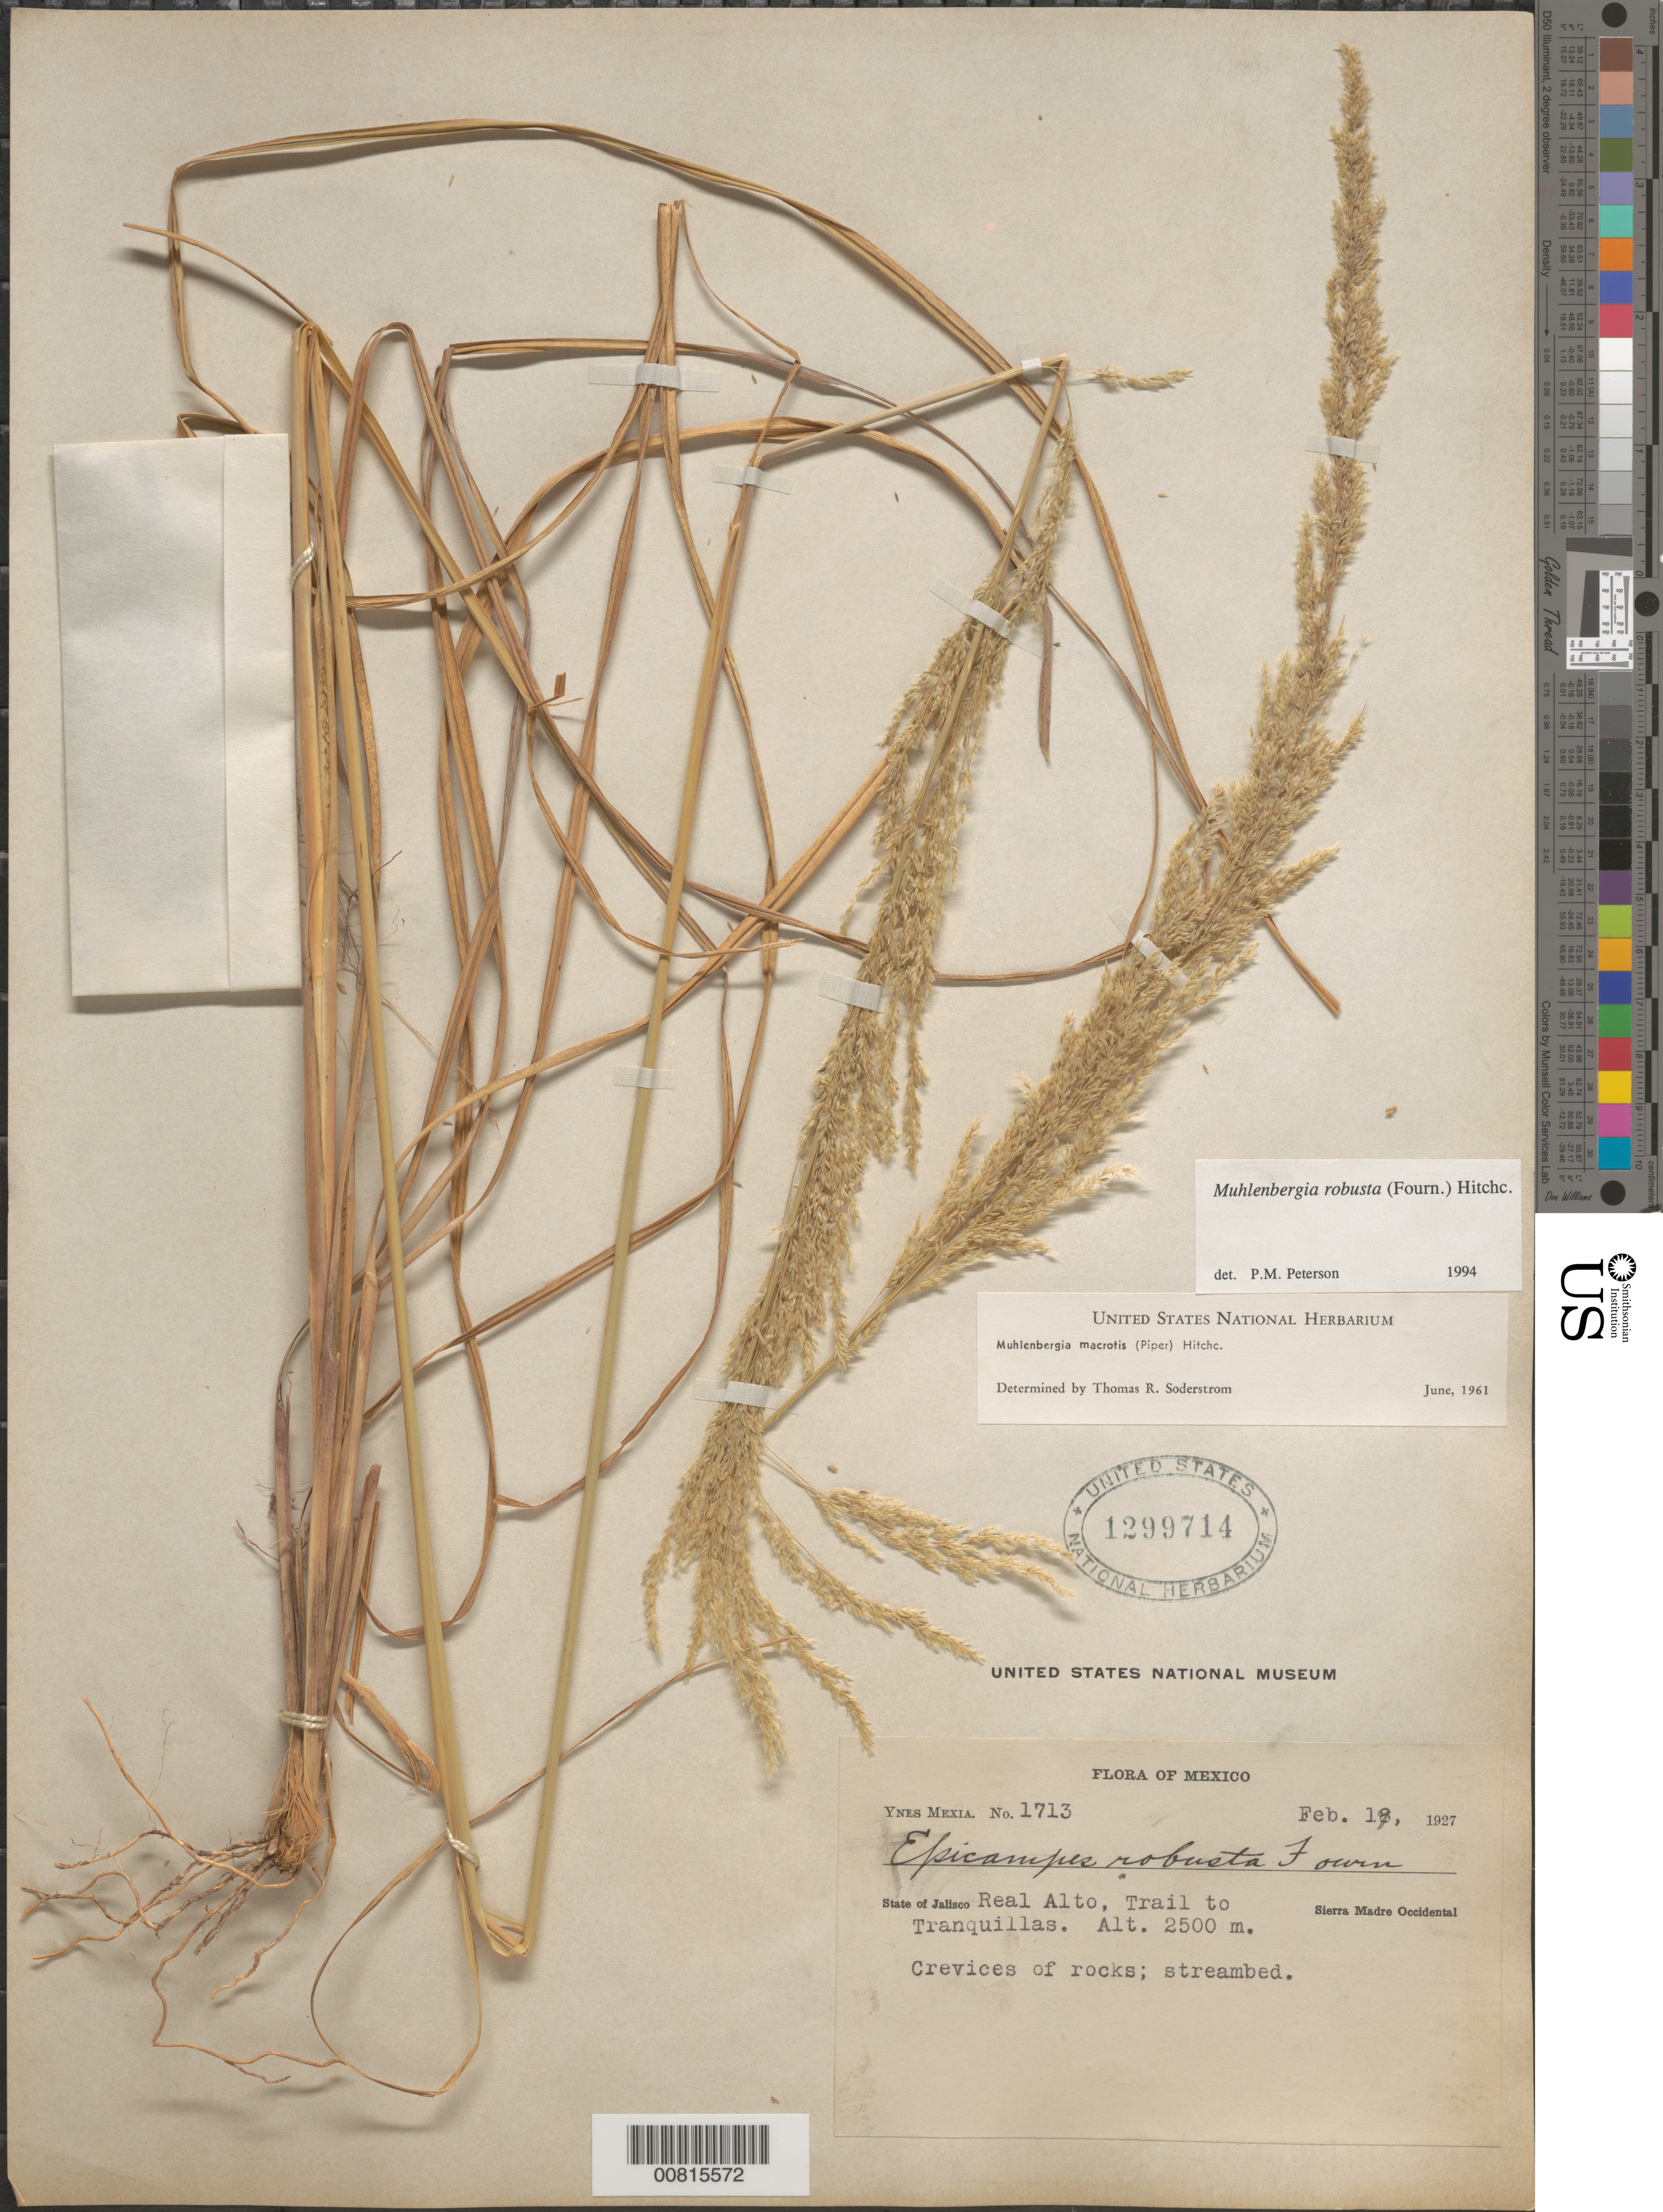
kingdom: Plantae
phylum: Tracheophyta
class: Liliopsida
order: Poales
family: Poaceae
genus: Muhlenbergia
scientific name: Muhlenbergia robusta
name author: (E. Fourn.) Hitchc.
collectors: Y. Mexia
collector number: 1713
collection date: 1927-02-19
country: Mexico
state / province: Jalisco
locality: Real Alto, trail to Tranquillas, Jal.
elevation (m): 2500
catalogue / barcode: US 1299714